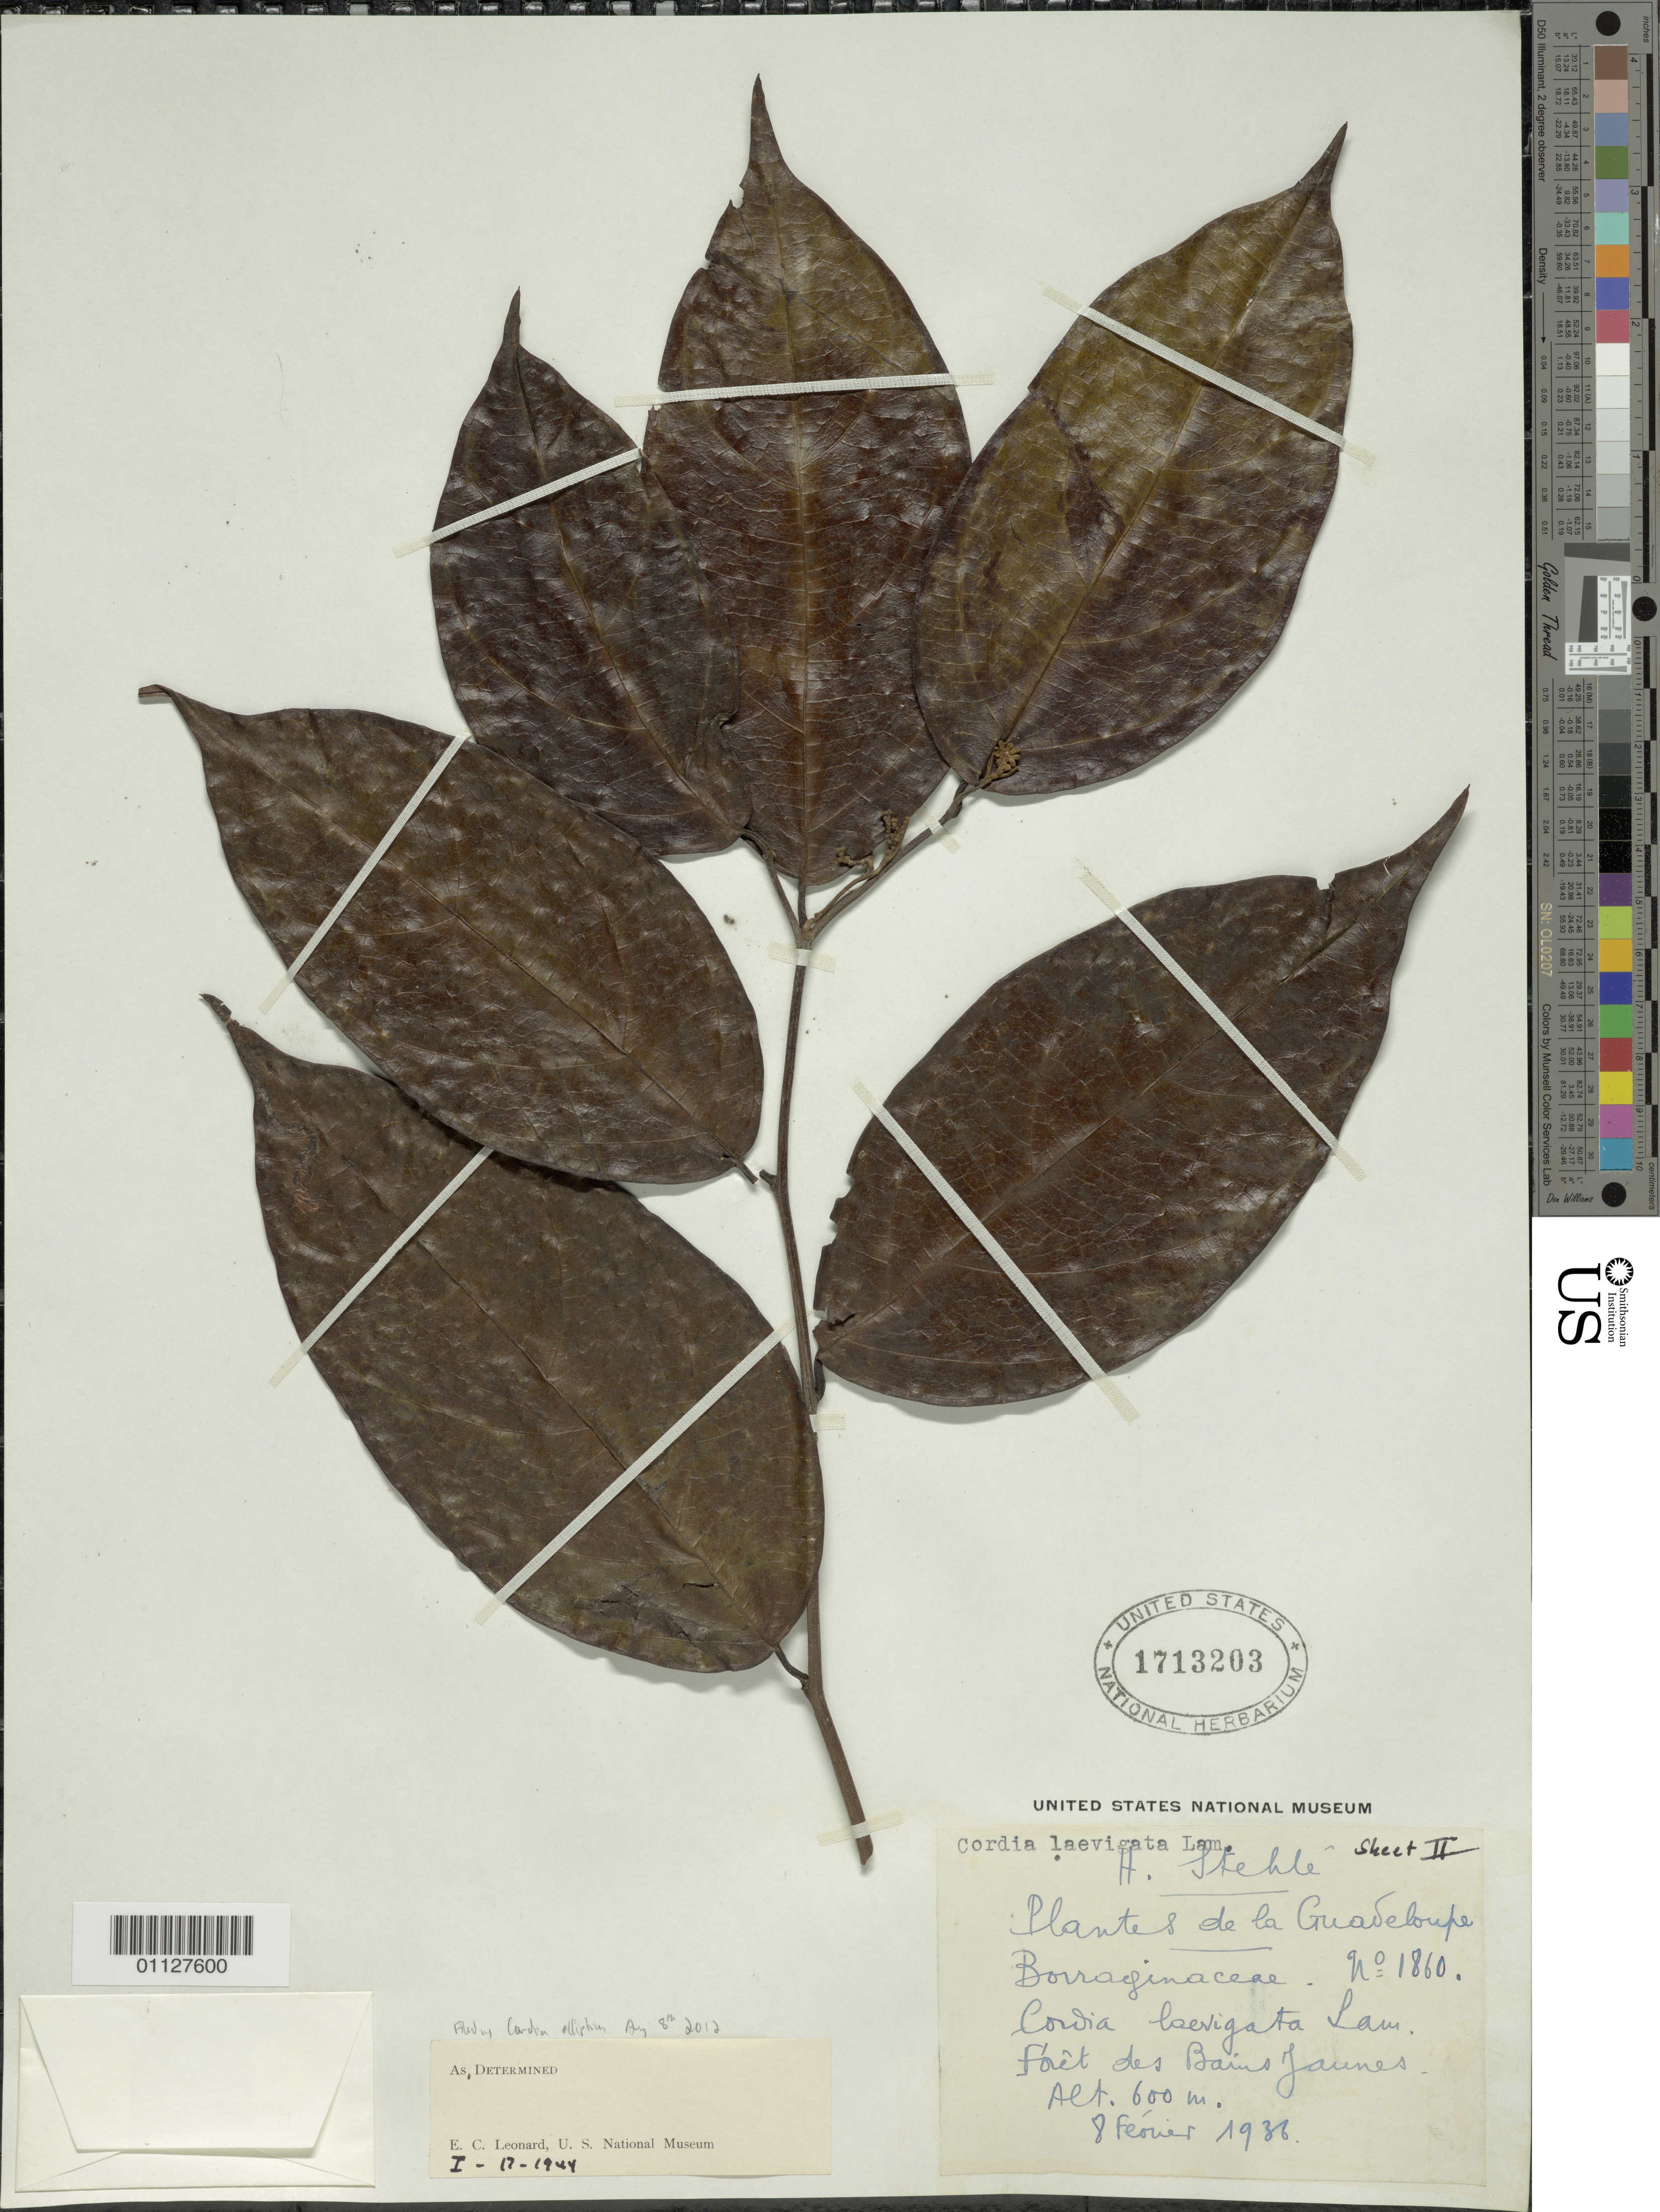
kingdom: Plantae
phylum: Tracheophyta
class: Magnoliopsida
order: Boraginales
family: Cordiaceae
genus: Cordia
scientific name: Cordia elliptica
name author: Sw.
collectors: H. Stehlé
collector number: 1860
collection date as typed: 08 Feb 1936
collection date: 1936-02-08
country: Guadeloupe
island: Basse Terre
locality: Foret des Baines Jaunes.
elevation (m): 600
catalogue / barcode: US 1713203